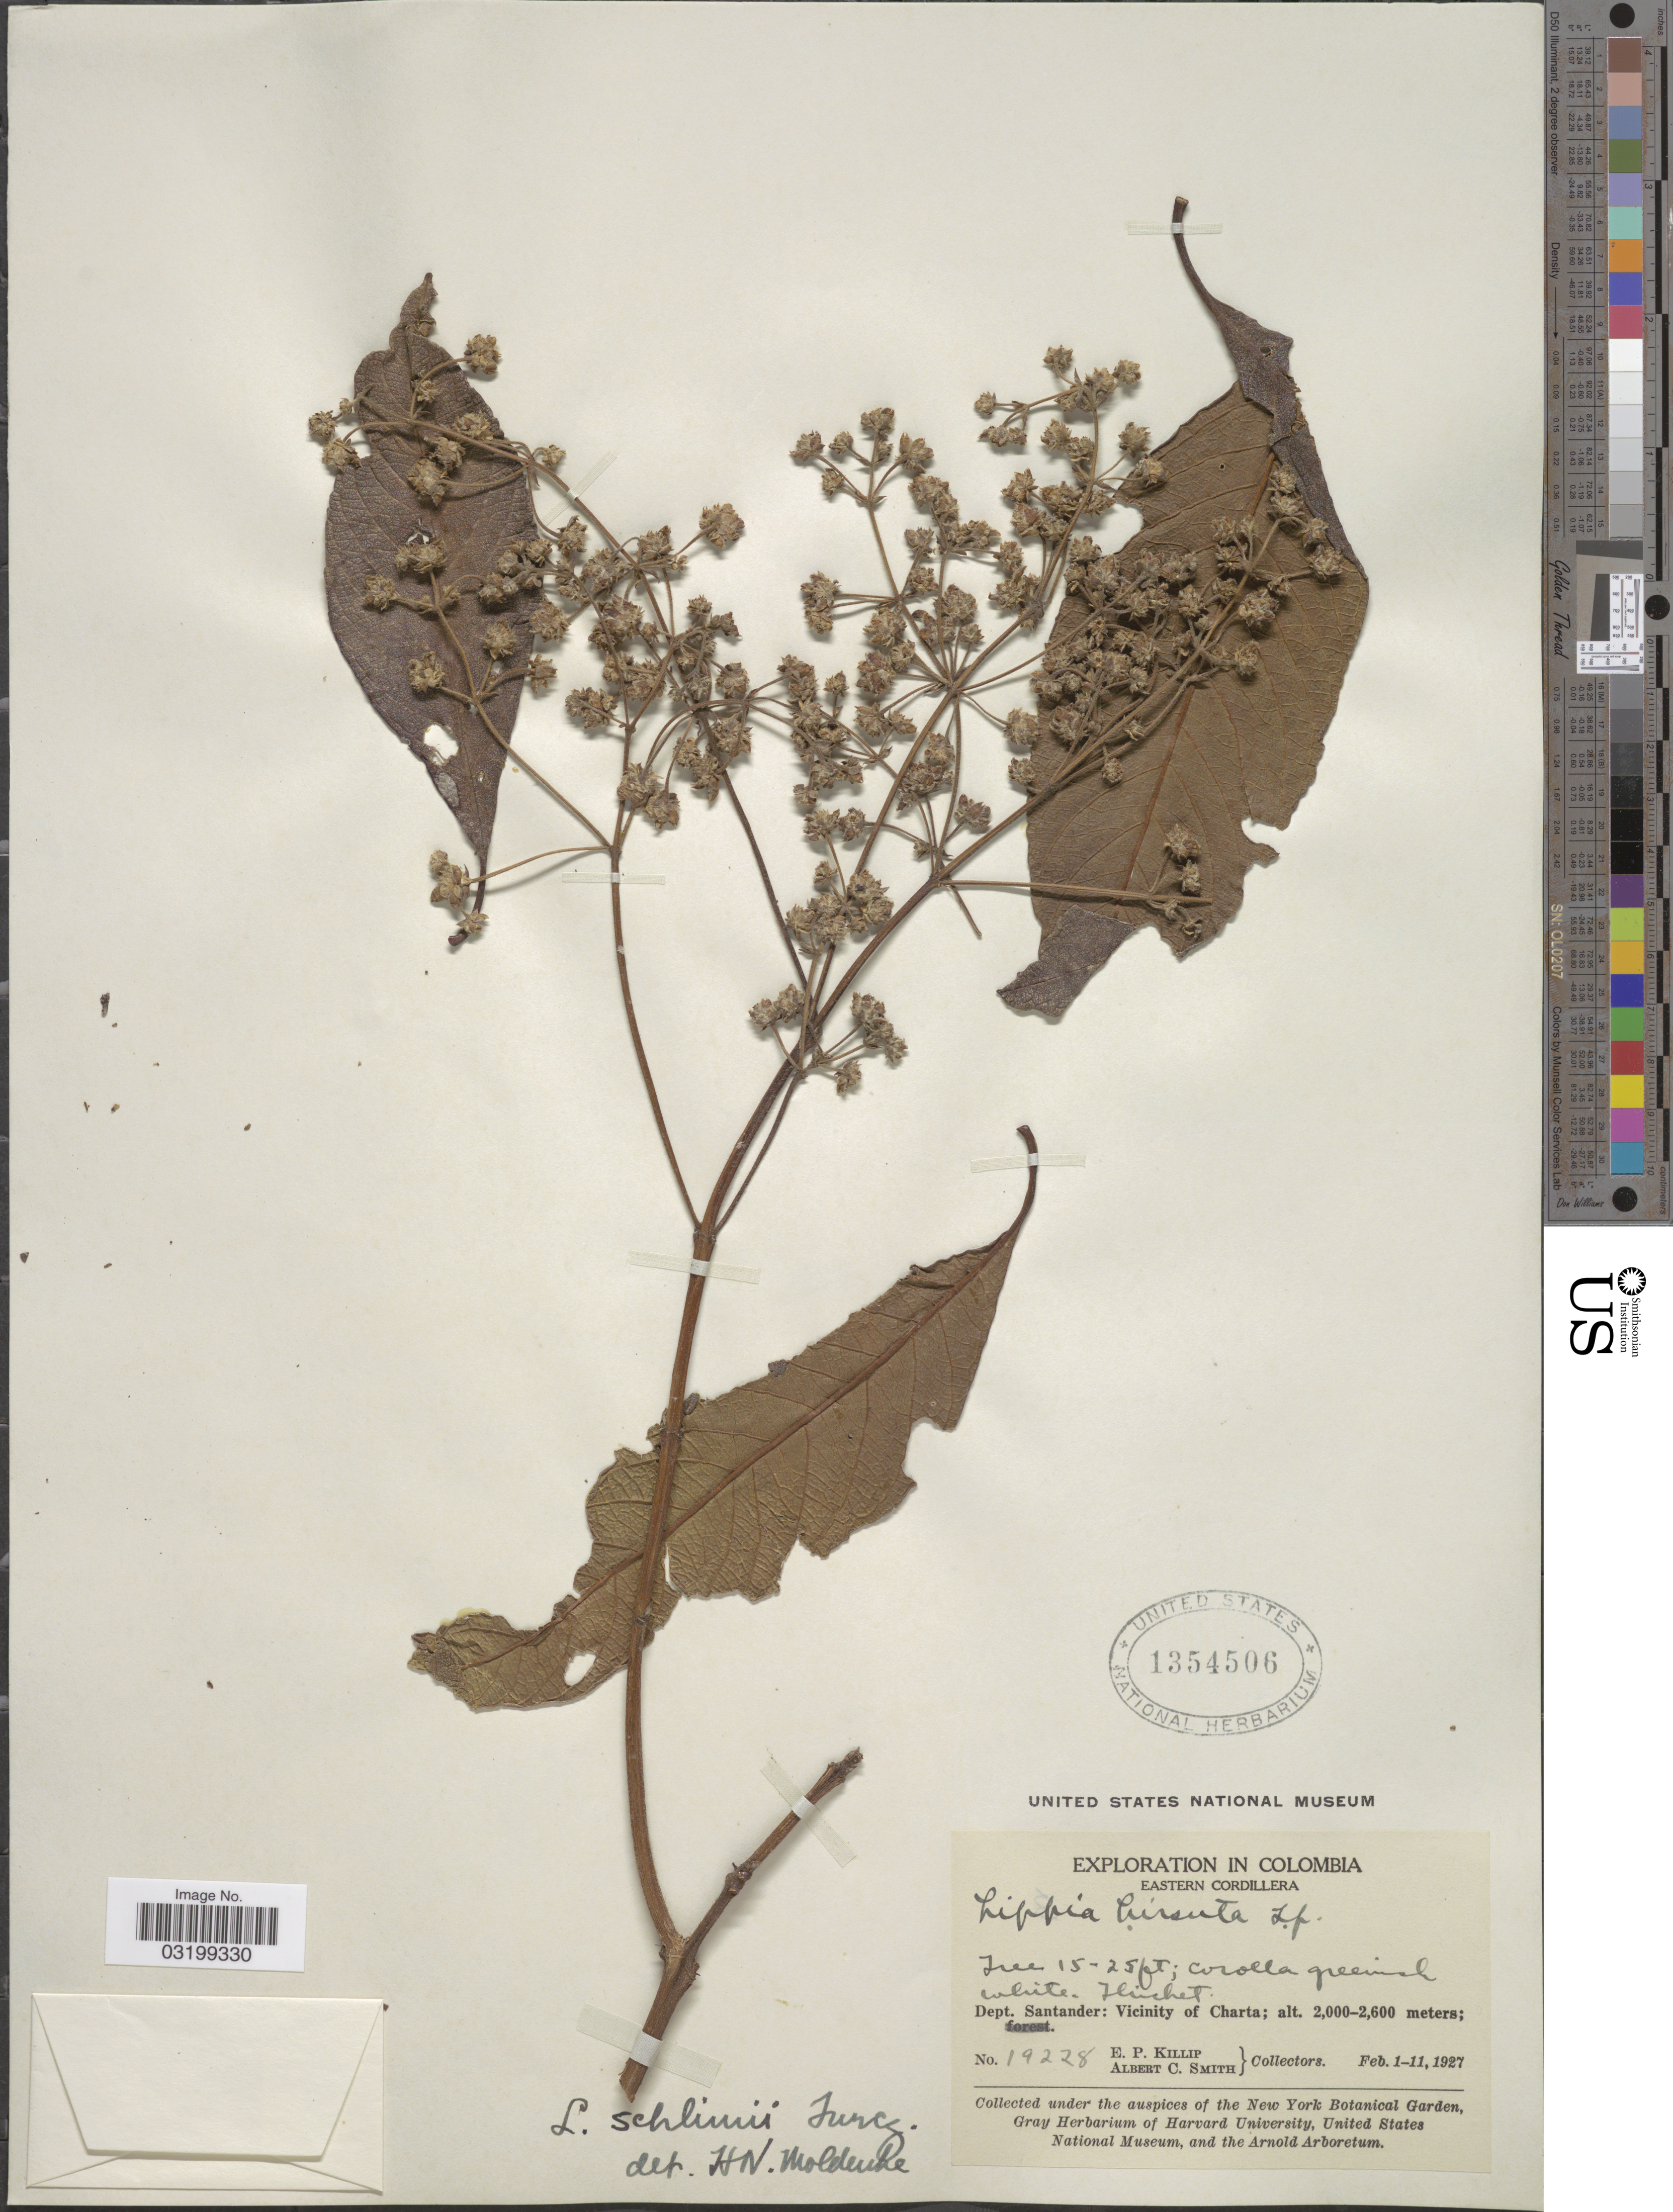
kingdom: Plantae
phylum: Tracheophyta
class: Magnoliopsida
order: Lamiales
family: Verbenaceae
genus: Lippia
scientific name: Lippia schlimii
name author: Turcz.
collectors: E. P. Killip & A. C. Smith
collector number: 19228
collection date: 1927-02-01/1927-02-11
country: Colombia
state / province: Santander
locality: Eastern Cordillera. Dept. Santander: Vicinity of Charta.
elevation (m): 2000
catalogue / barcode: US 1354506